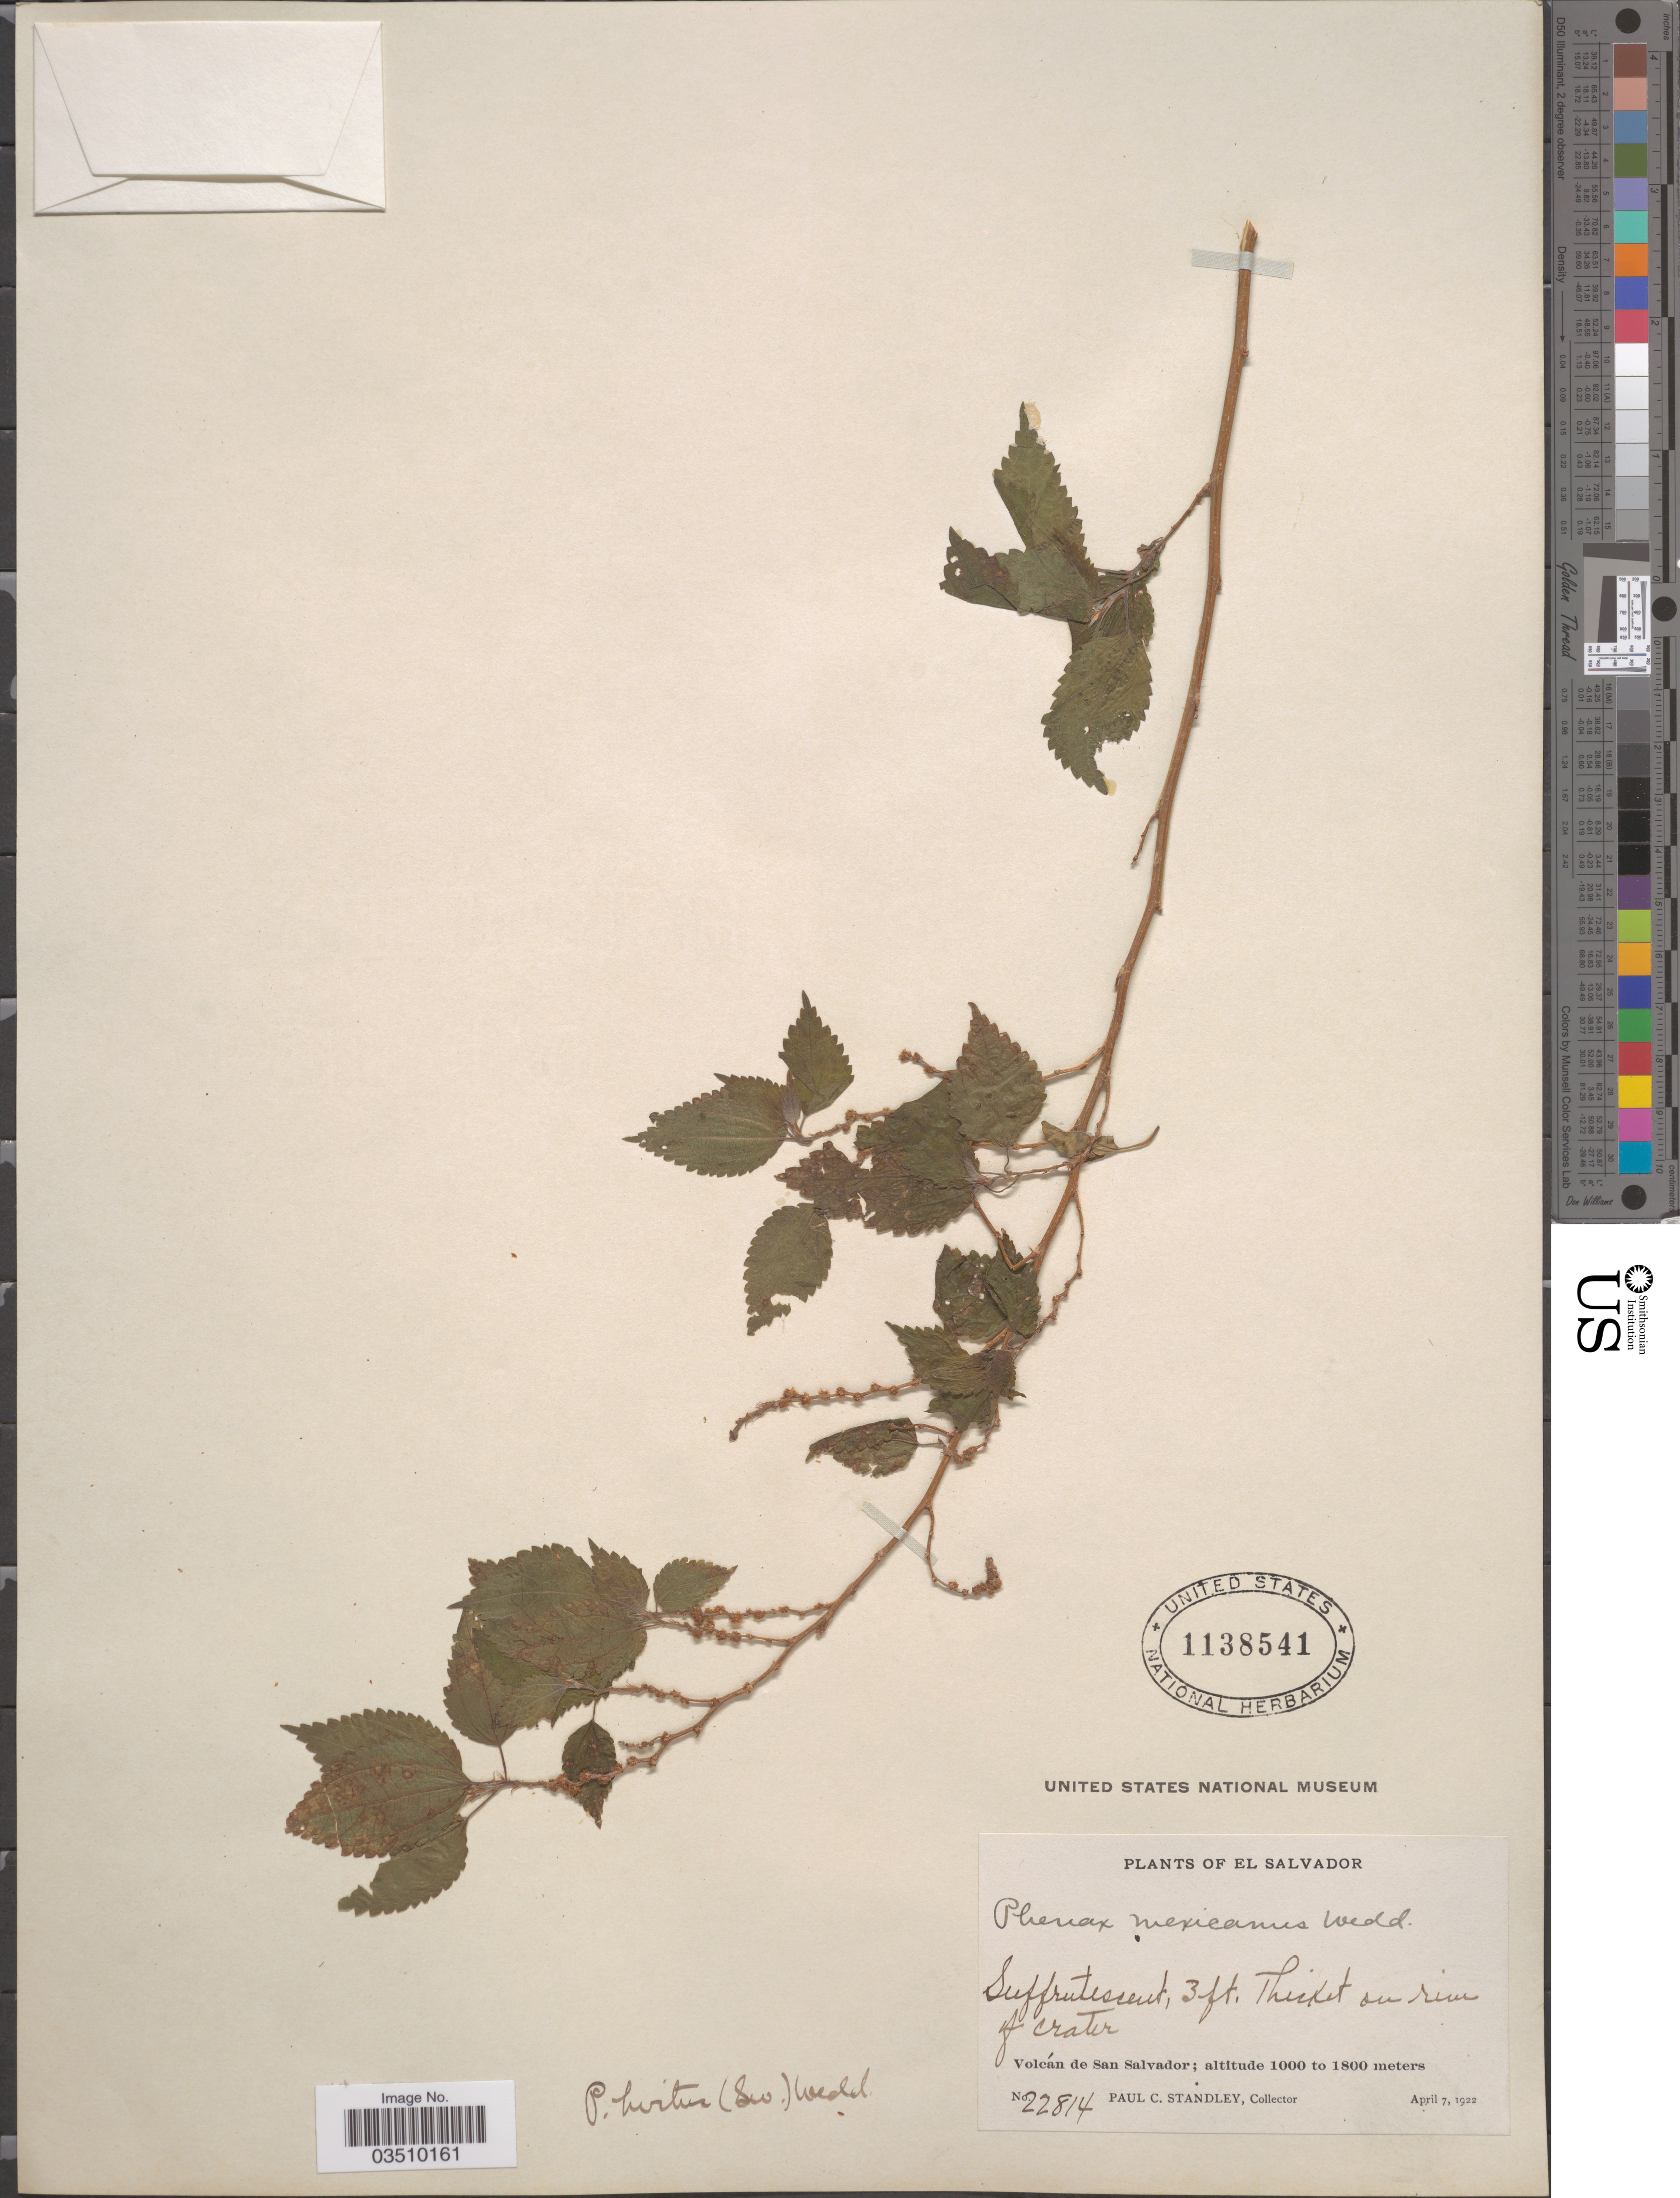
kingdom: Plantae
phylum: Tracheophyta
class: Magnoliopsida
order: Rosales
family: Urticaceae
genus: Phenax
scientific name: Phenax hirtus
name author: (Sw.) Wedd.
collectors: P. C. Standley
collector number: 22814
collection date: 1922-04-07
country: El Salvador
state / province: San Salvador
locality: Volcán de San Salvador. Thicket on rim of crater.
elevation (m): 1000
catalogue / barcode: US 1138541